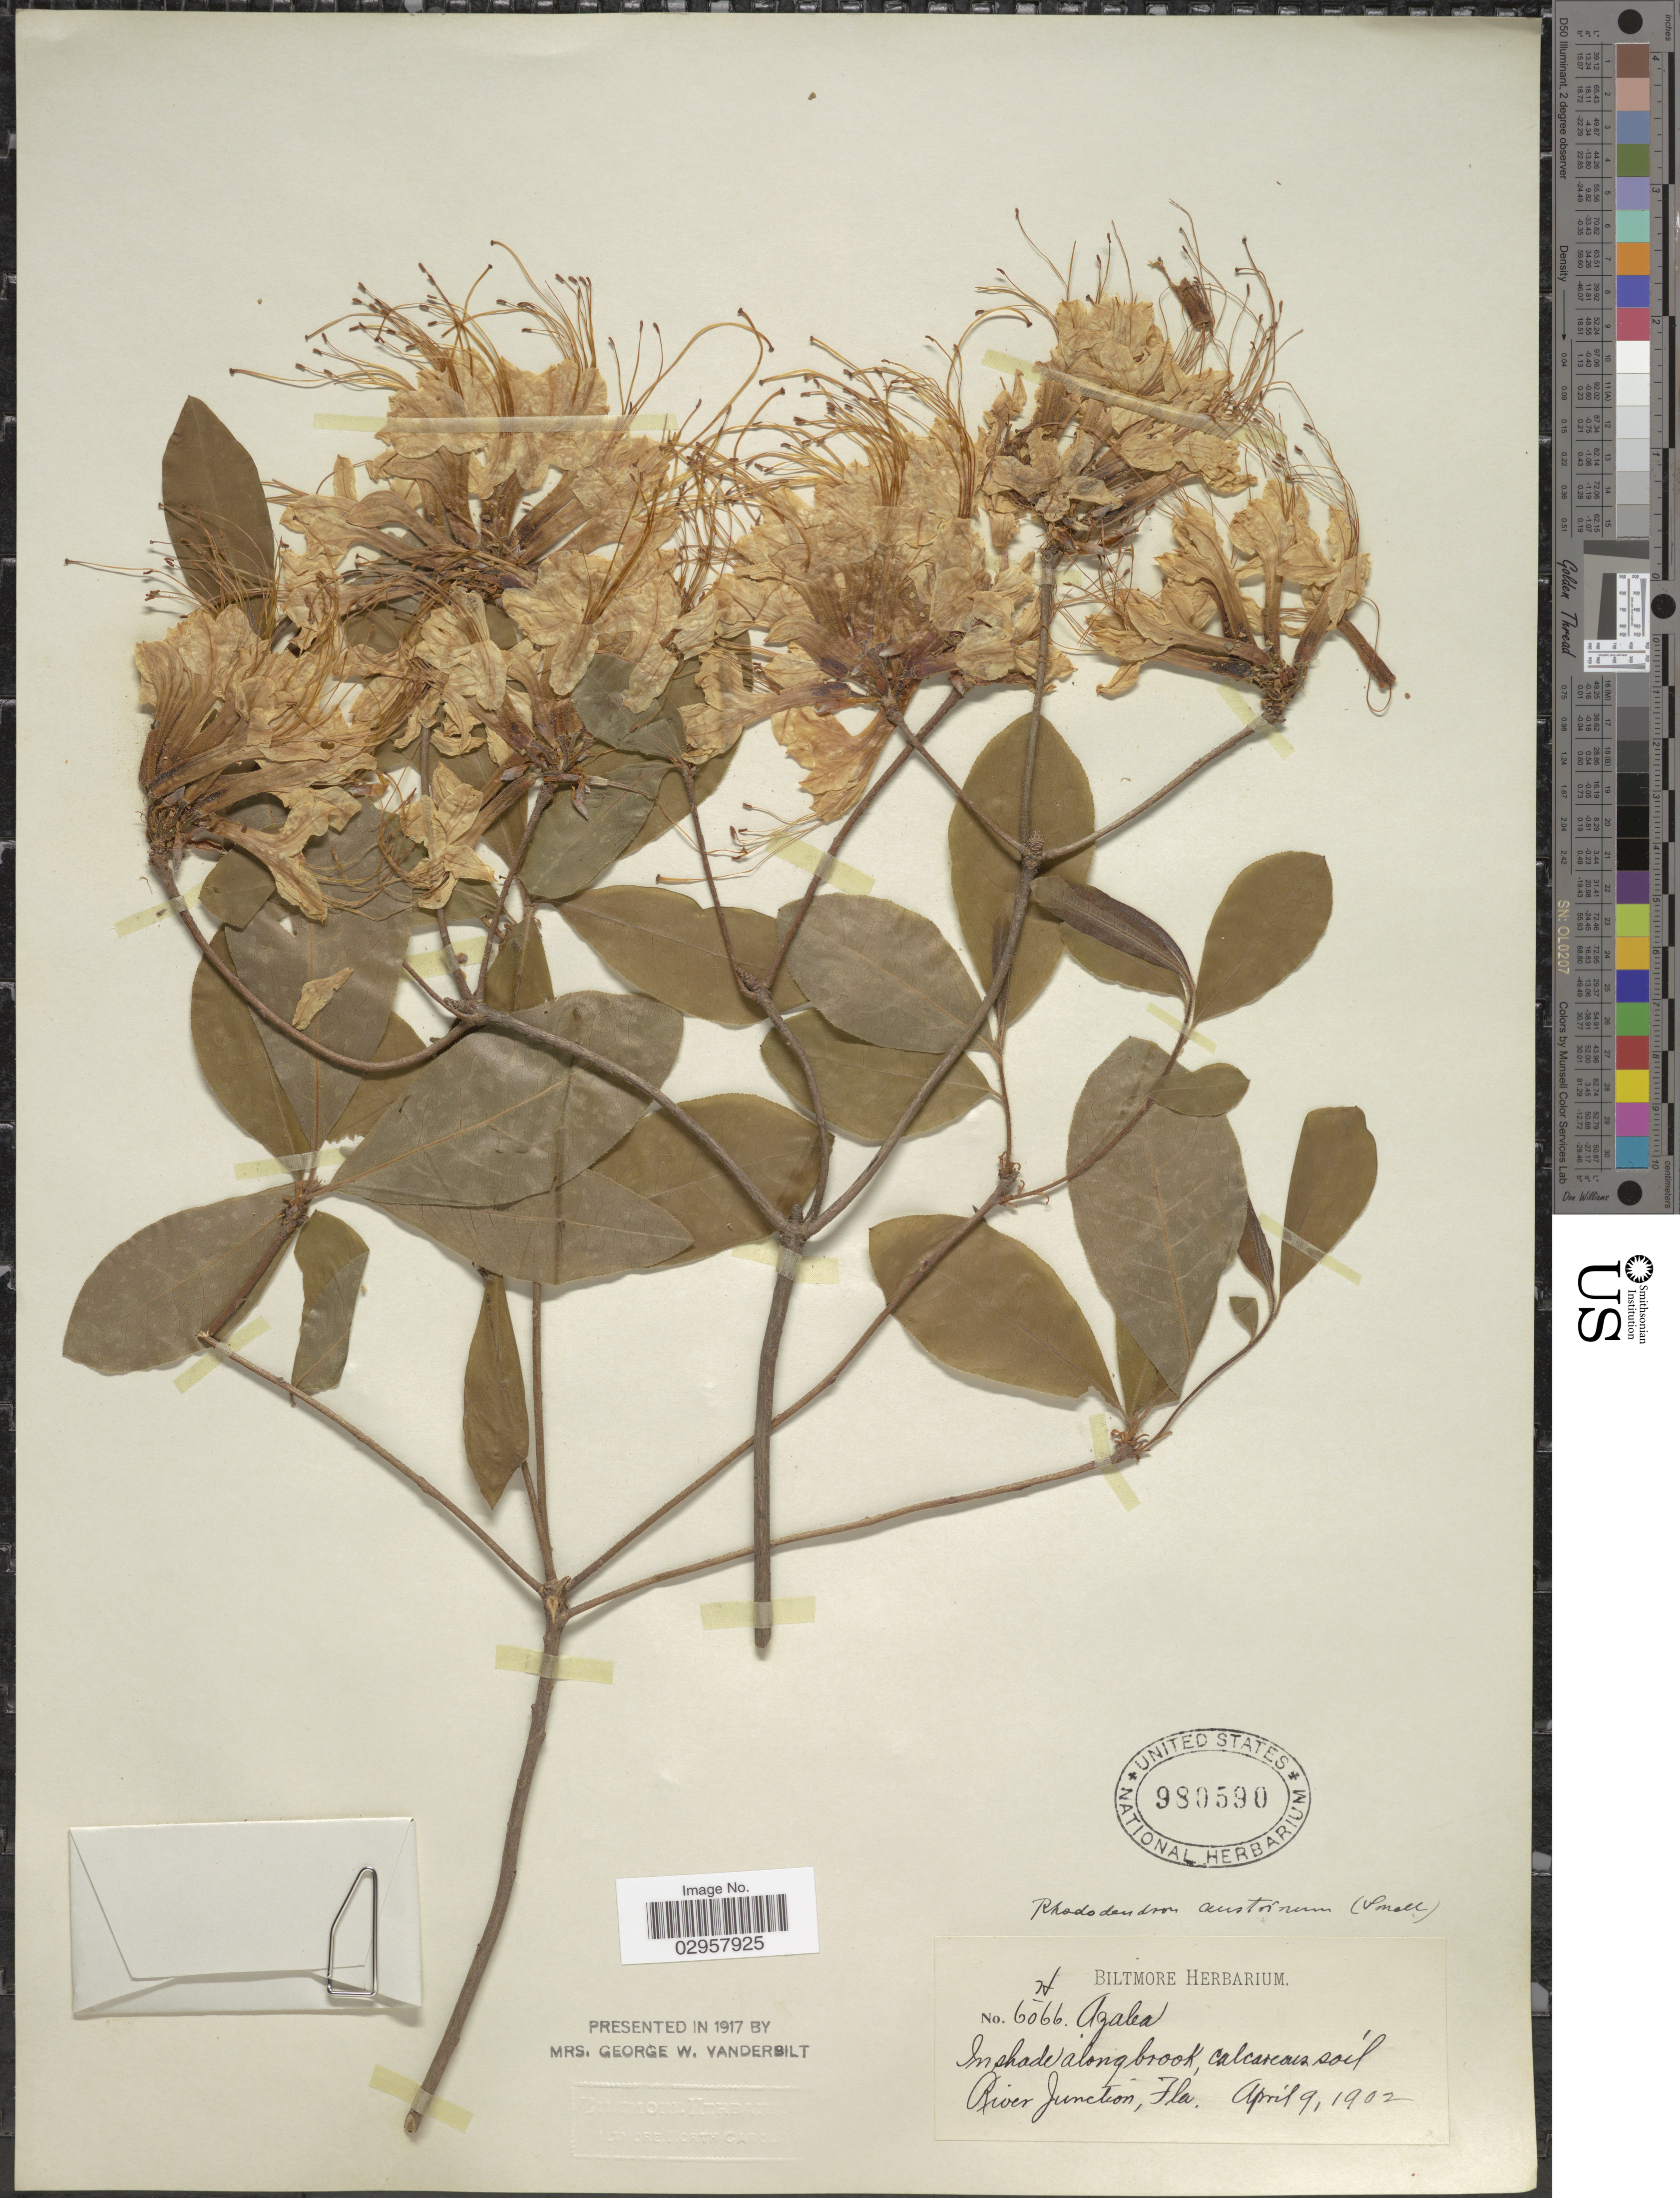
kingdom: Plantae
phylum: Tracheophyta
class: Magnoliopsida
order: Ericales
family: Ericaceae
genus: Rhododendron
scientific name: Rhododendron atlanticum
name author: (Ashe) Rehder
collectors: ex herb. Biltmore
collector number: H/6066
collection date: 1902-04-09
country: United States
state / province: Florida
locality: In shade along brook, calcareous soil River Junction.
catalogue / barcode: US 980590